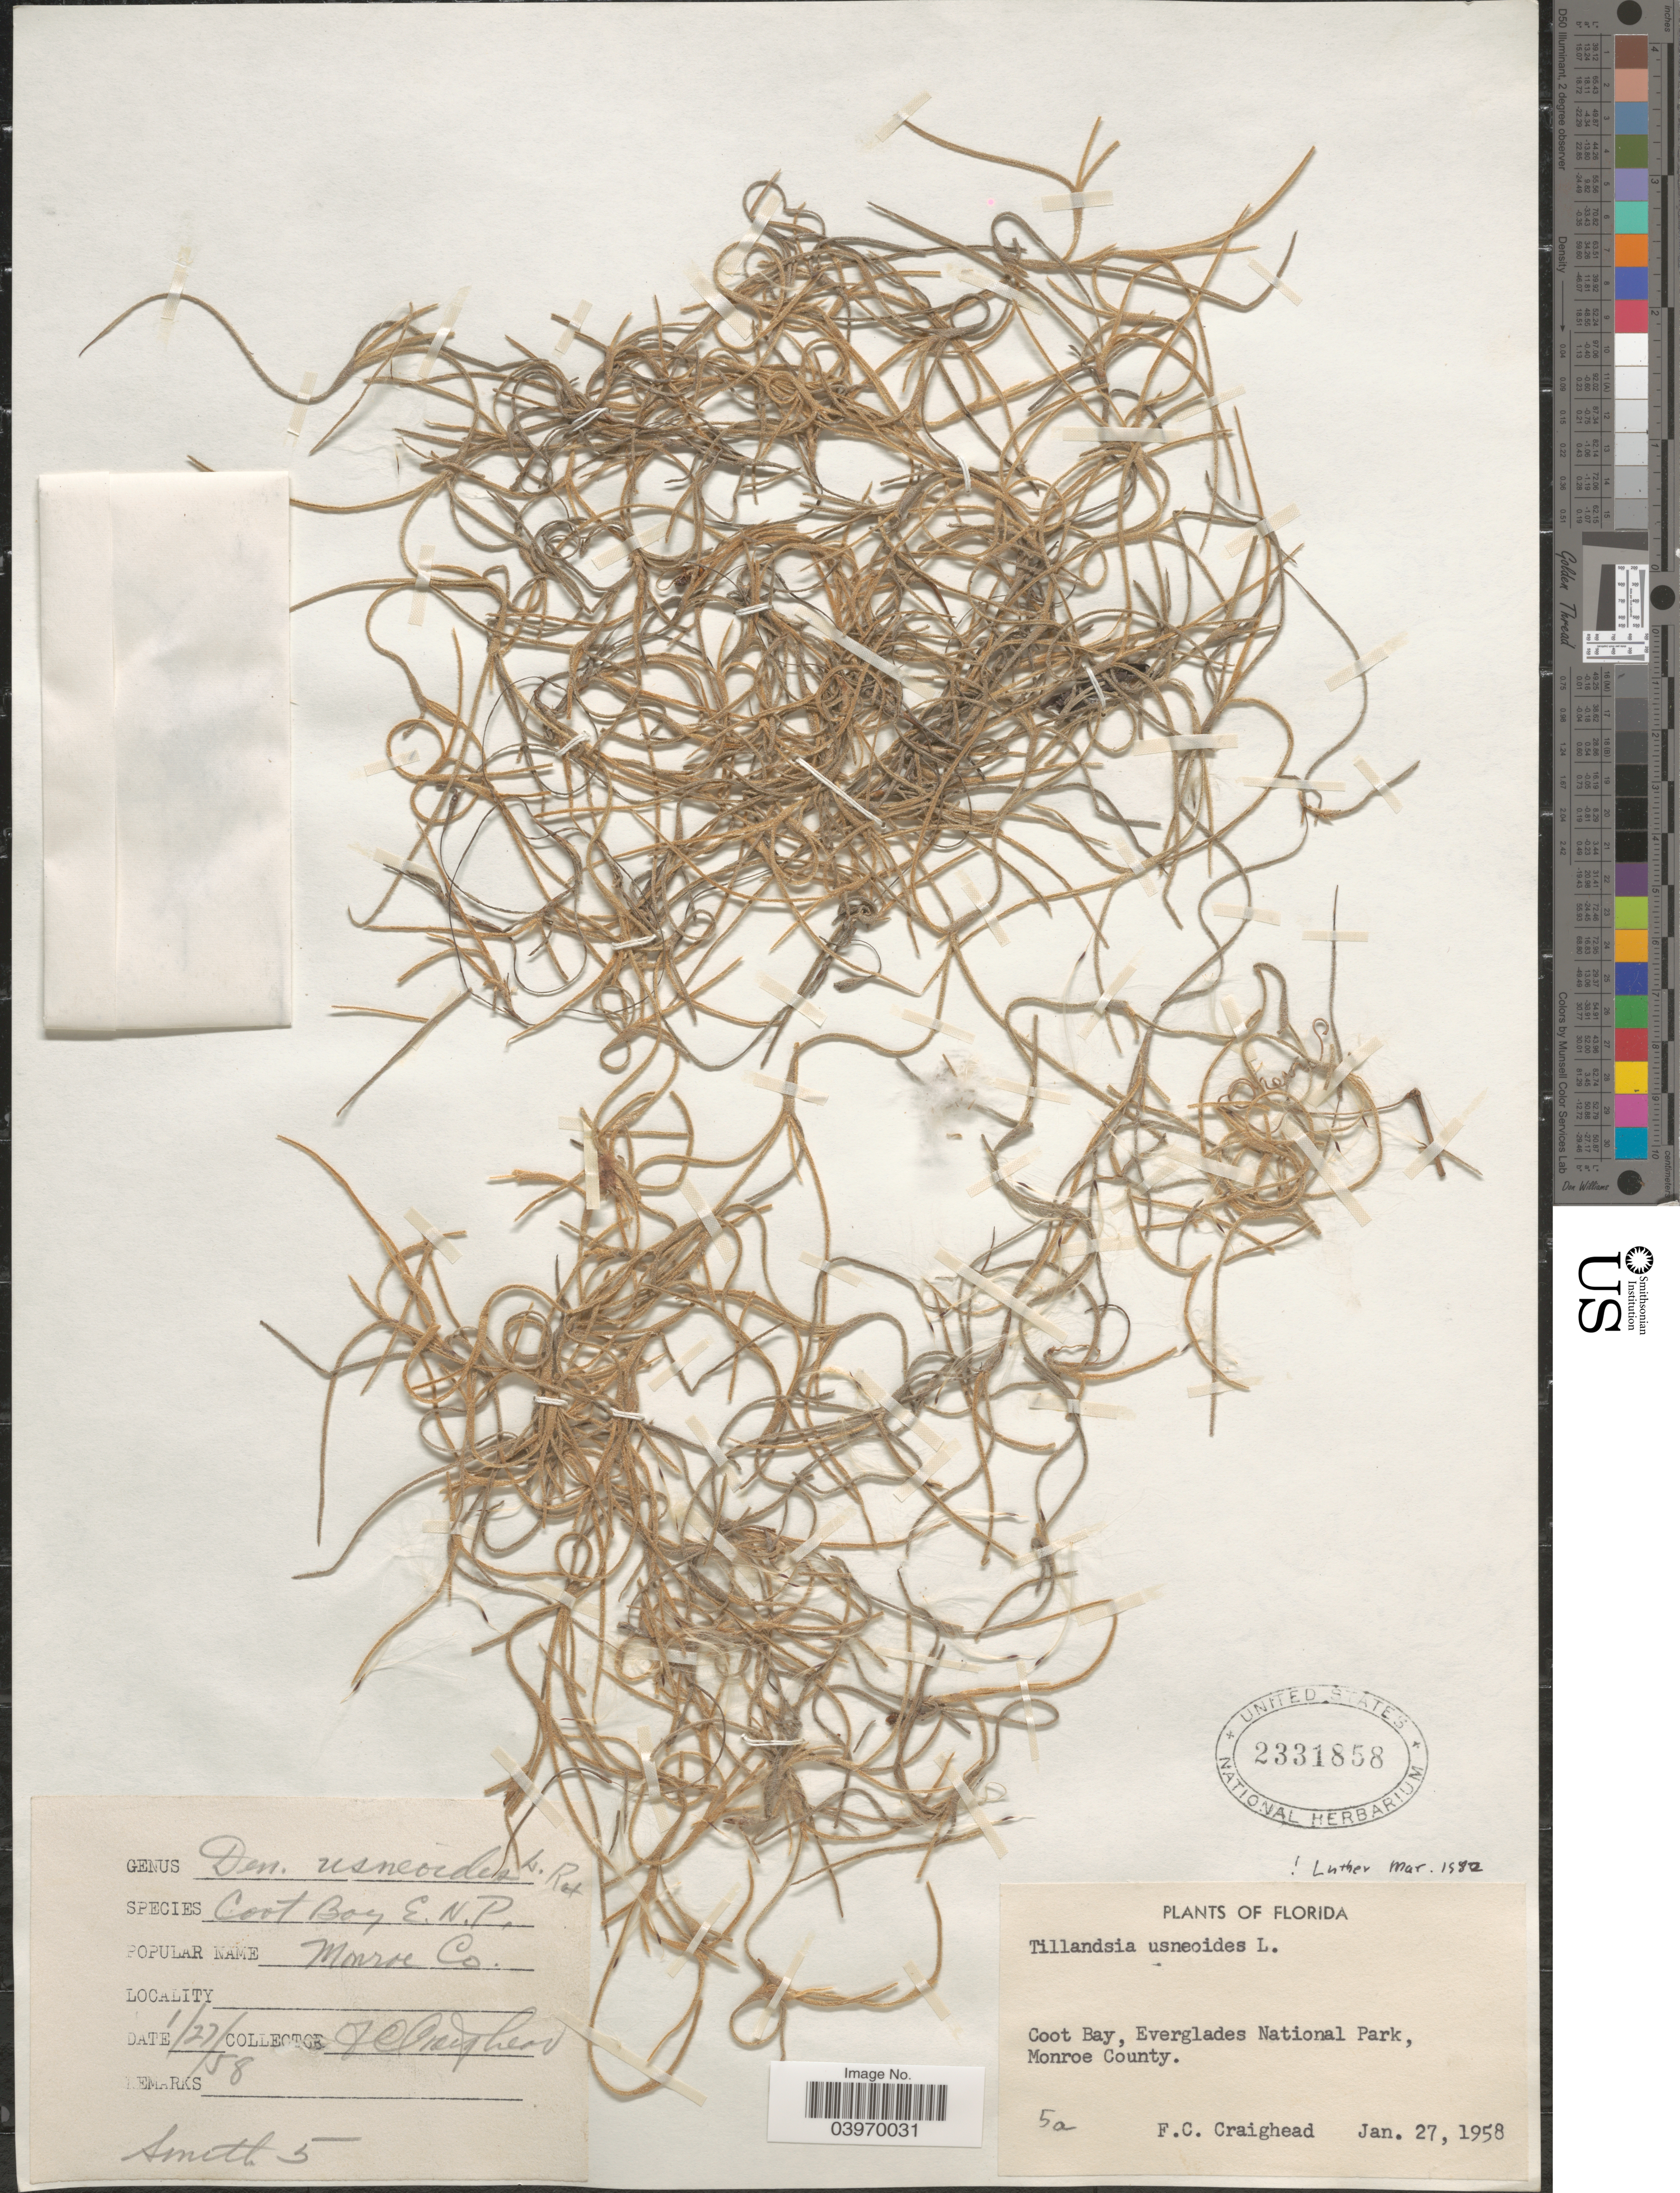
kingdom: Plantae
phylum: Tracheophyta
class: Liliopsida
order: Poales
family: Bromeliaceae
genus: Tillandsia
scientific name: Tillandsia usneoides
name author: (L.) L.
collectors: F. Craighead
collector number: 5a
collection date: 1958-01-27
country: United States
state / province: Florida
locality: Coot Bay, Everglades National Park, Monroe County.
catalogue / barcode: US 2331858